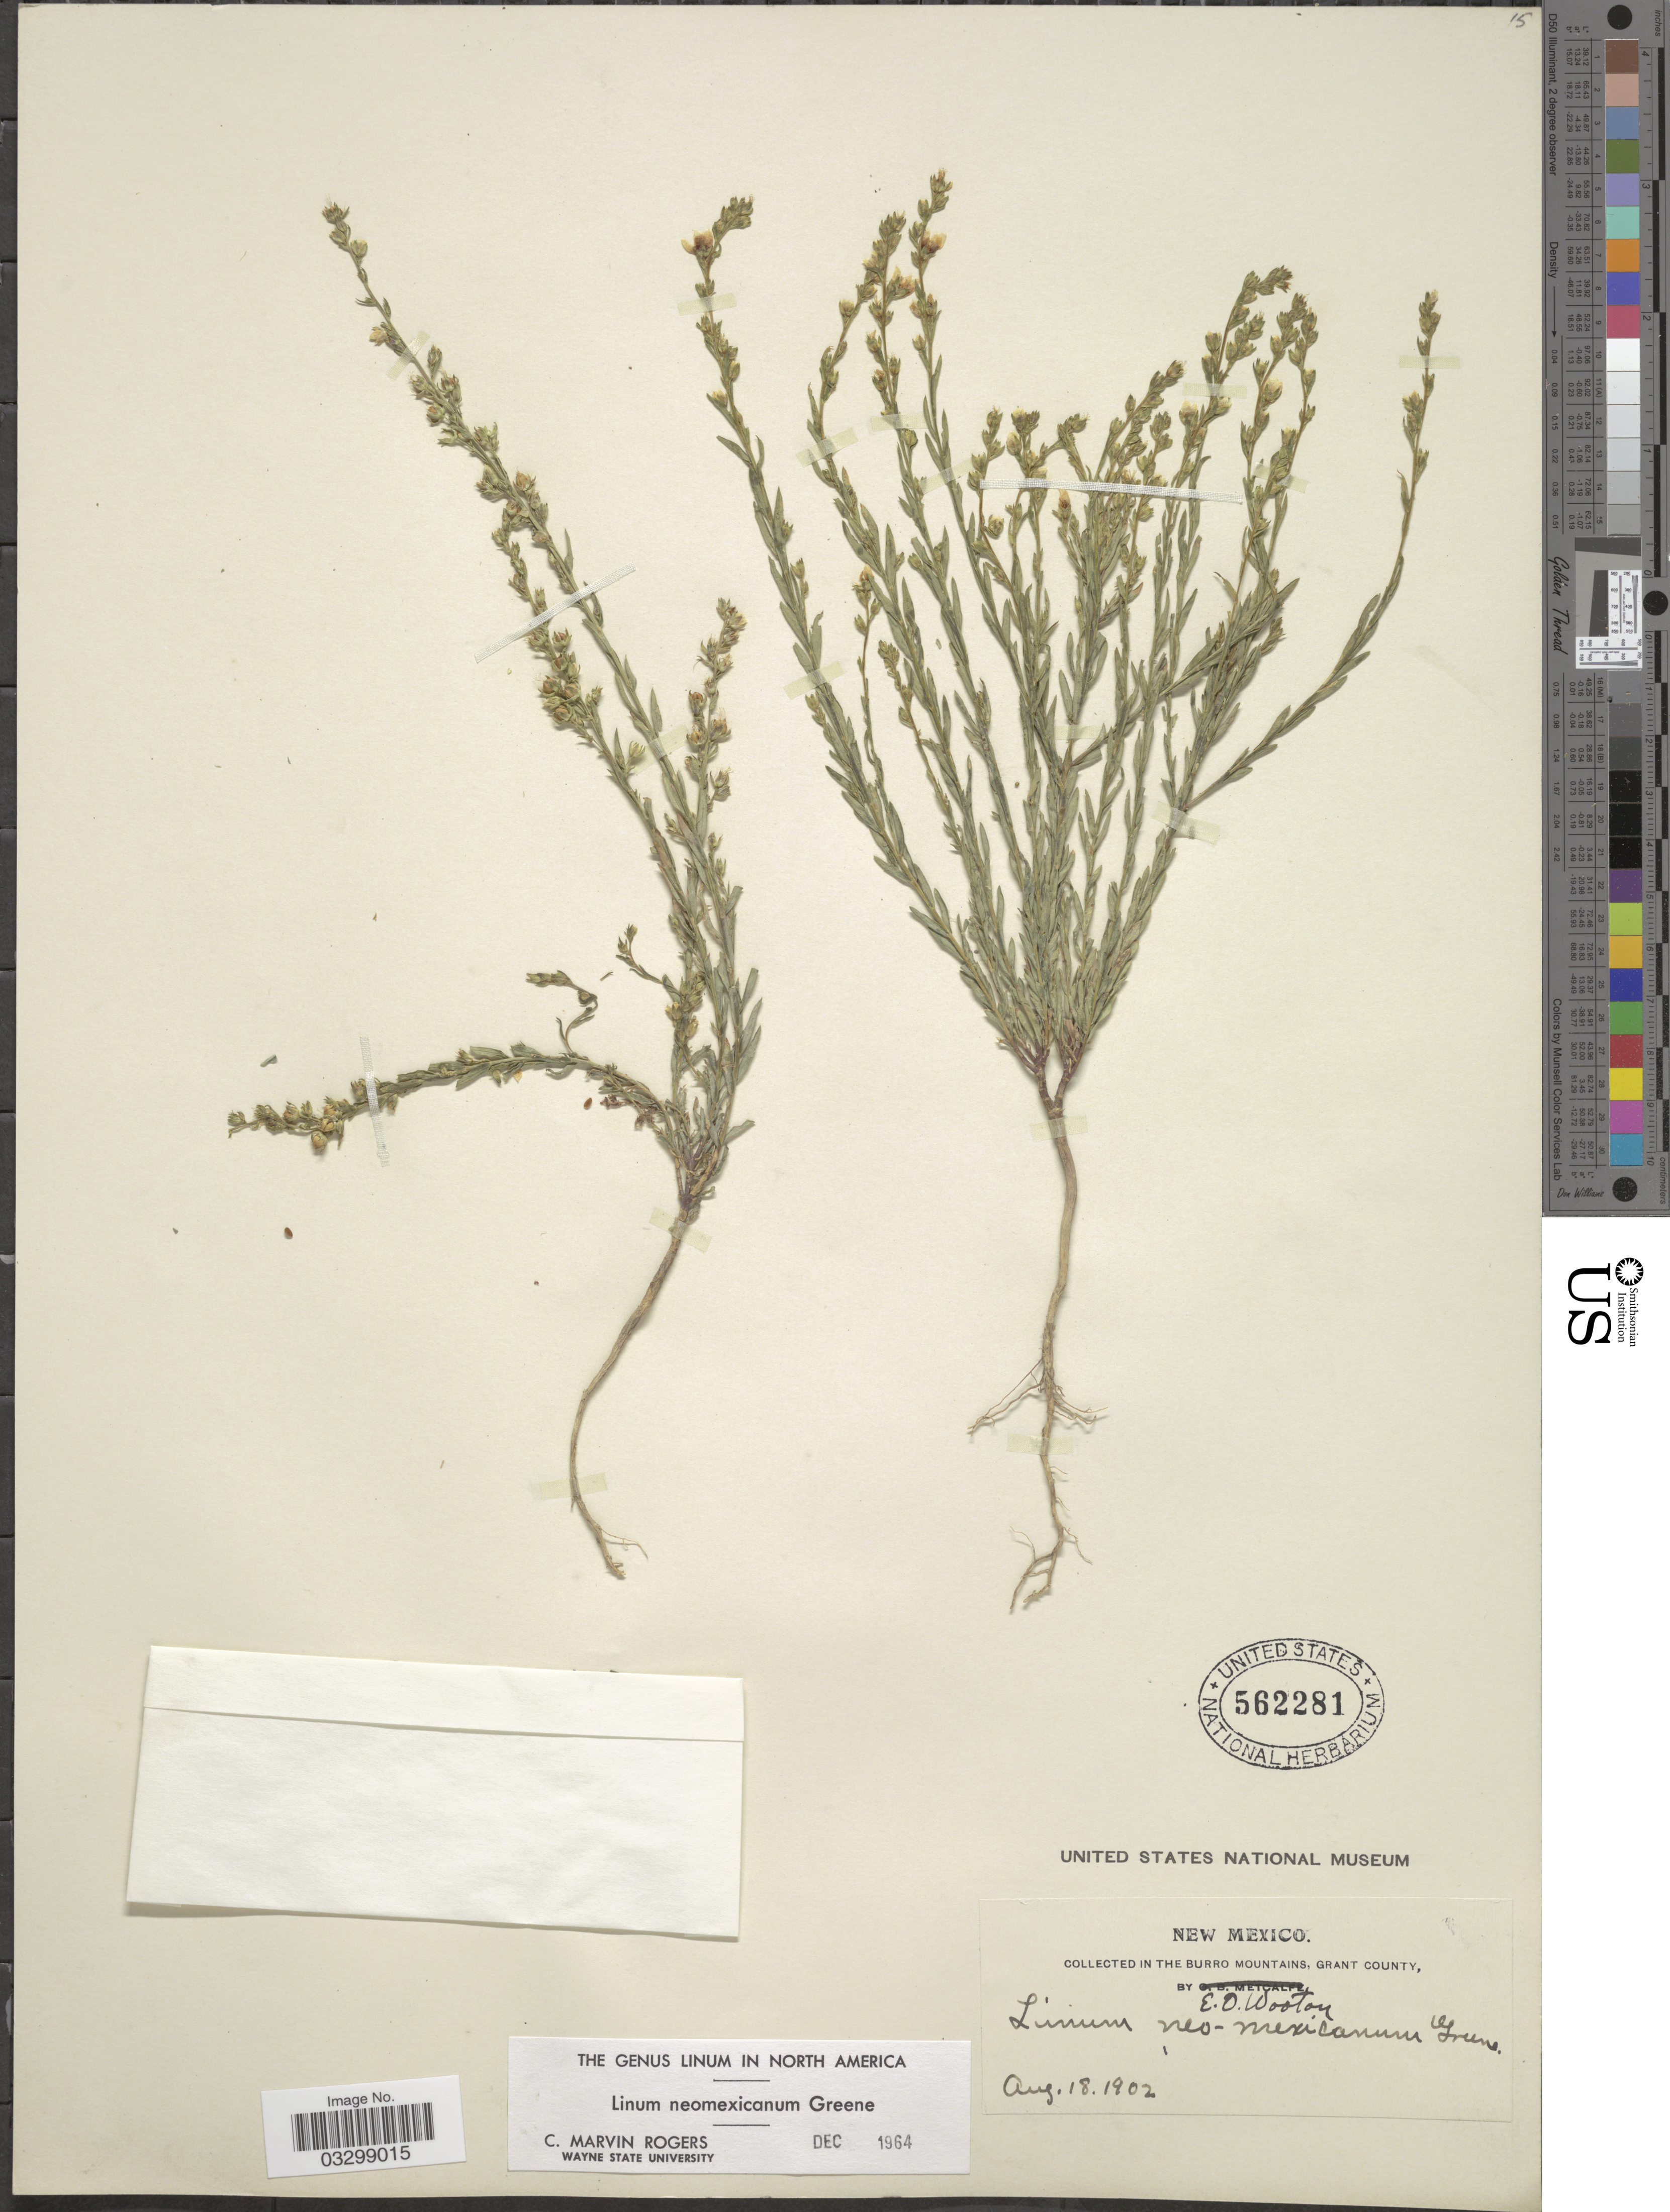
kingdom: Plantae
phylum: Tracheophyta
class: Magnoliopsida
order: Malpighiales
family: Linaceae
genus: Linum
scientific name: Linum neomexicanum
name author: Greene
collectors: E. O. Wooton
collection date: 1902-08-18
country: United States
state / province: New Mexico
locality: In the Burro Mountains, Grant County.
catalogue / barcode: US 562281